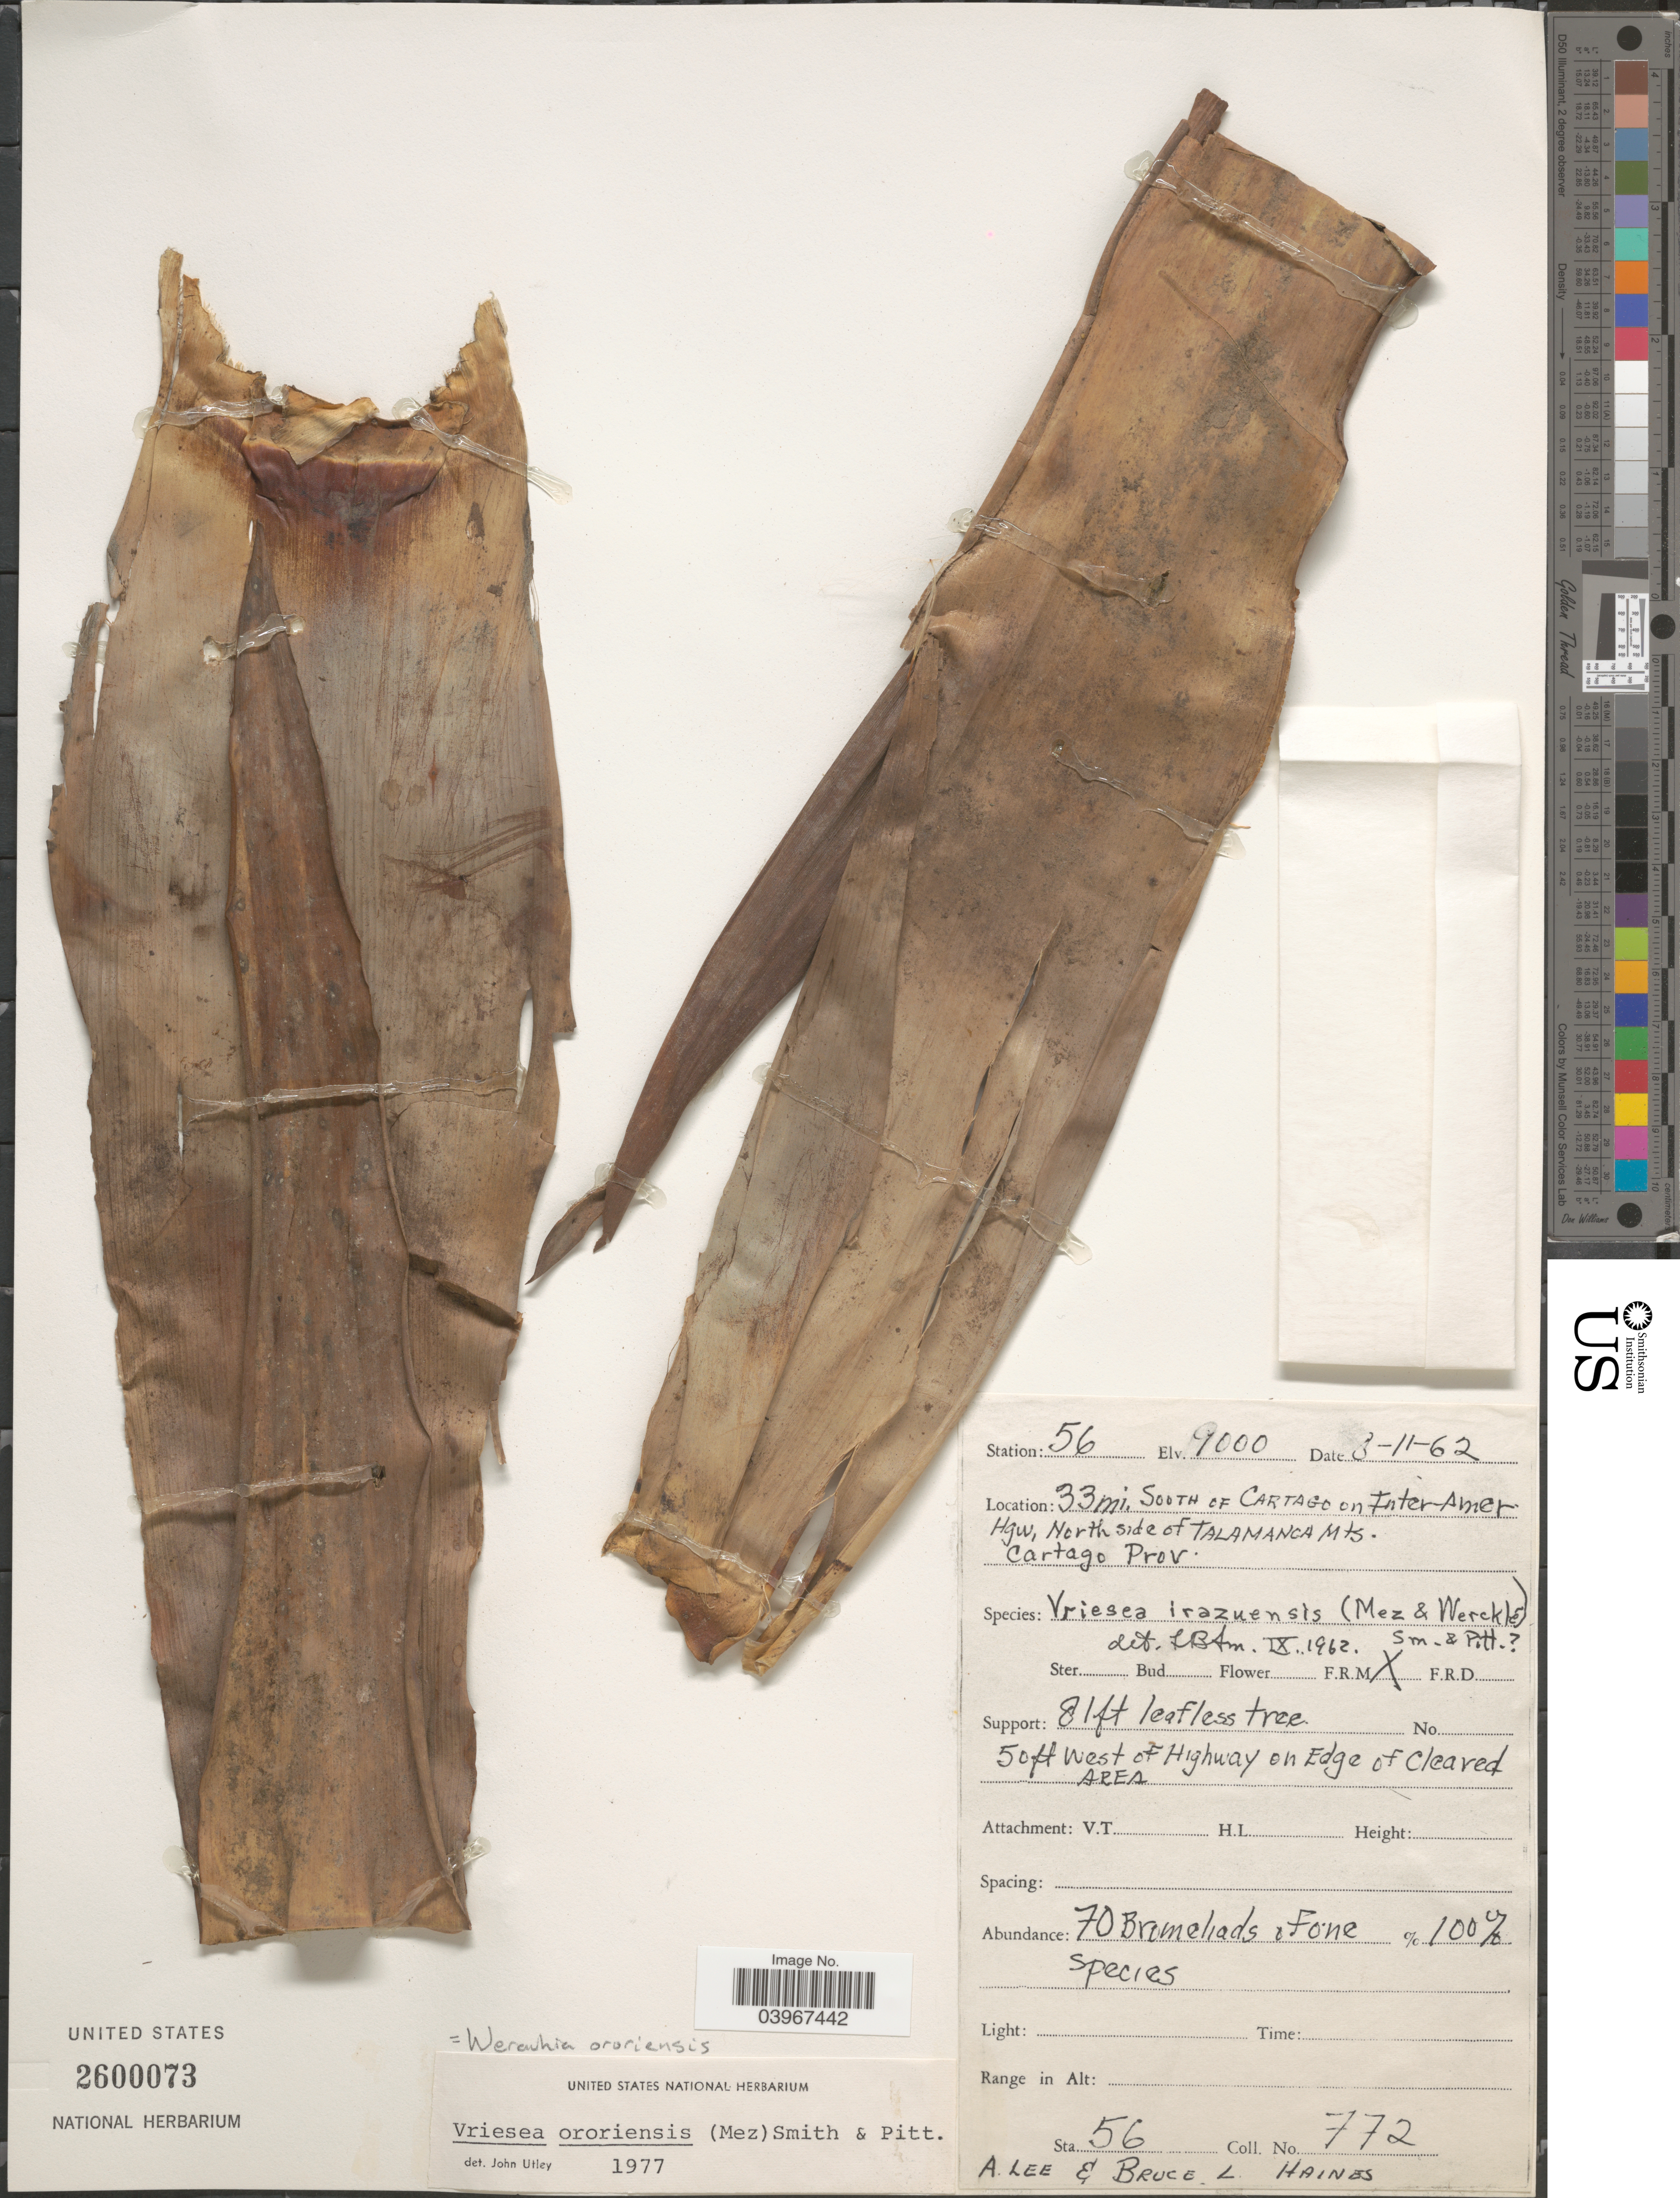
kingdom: Plantae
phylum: Tracheophyta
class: Liliopsida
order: Poales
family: Bromeliaceae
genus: Werauhia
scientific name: Werauhia ororiensis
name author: (Mez) J.R. Grant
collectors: A. L. Haines & B. L. Haines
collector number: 772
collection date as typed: Transcribed d/m/y: 8/11/62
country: Costa Rica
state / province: Cartago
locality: Station 56. 33 mi. South of Cartago on Inter-Amer Hgw. North side of Talamanca Mts.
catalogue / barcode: US 2600073